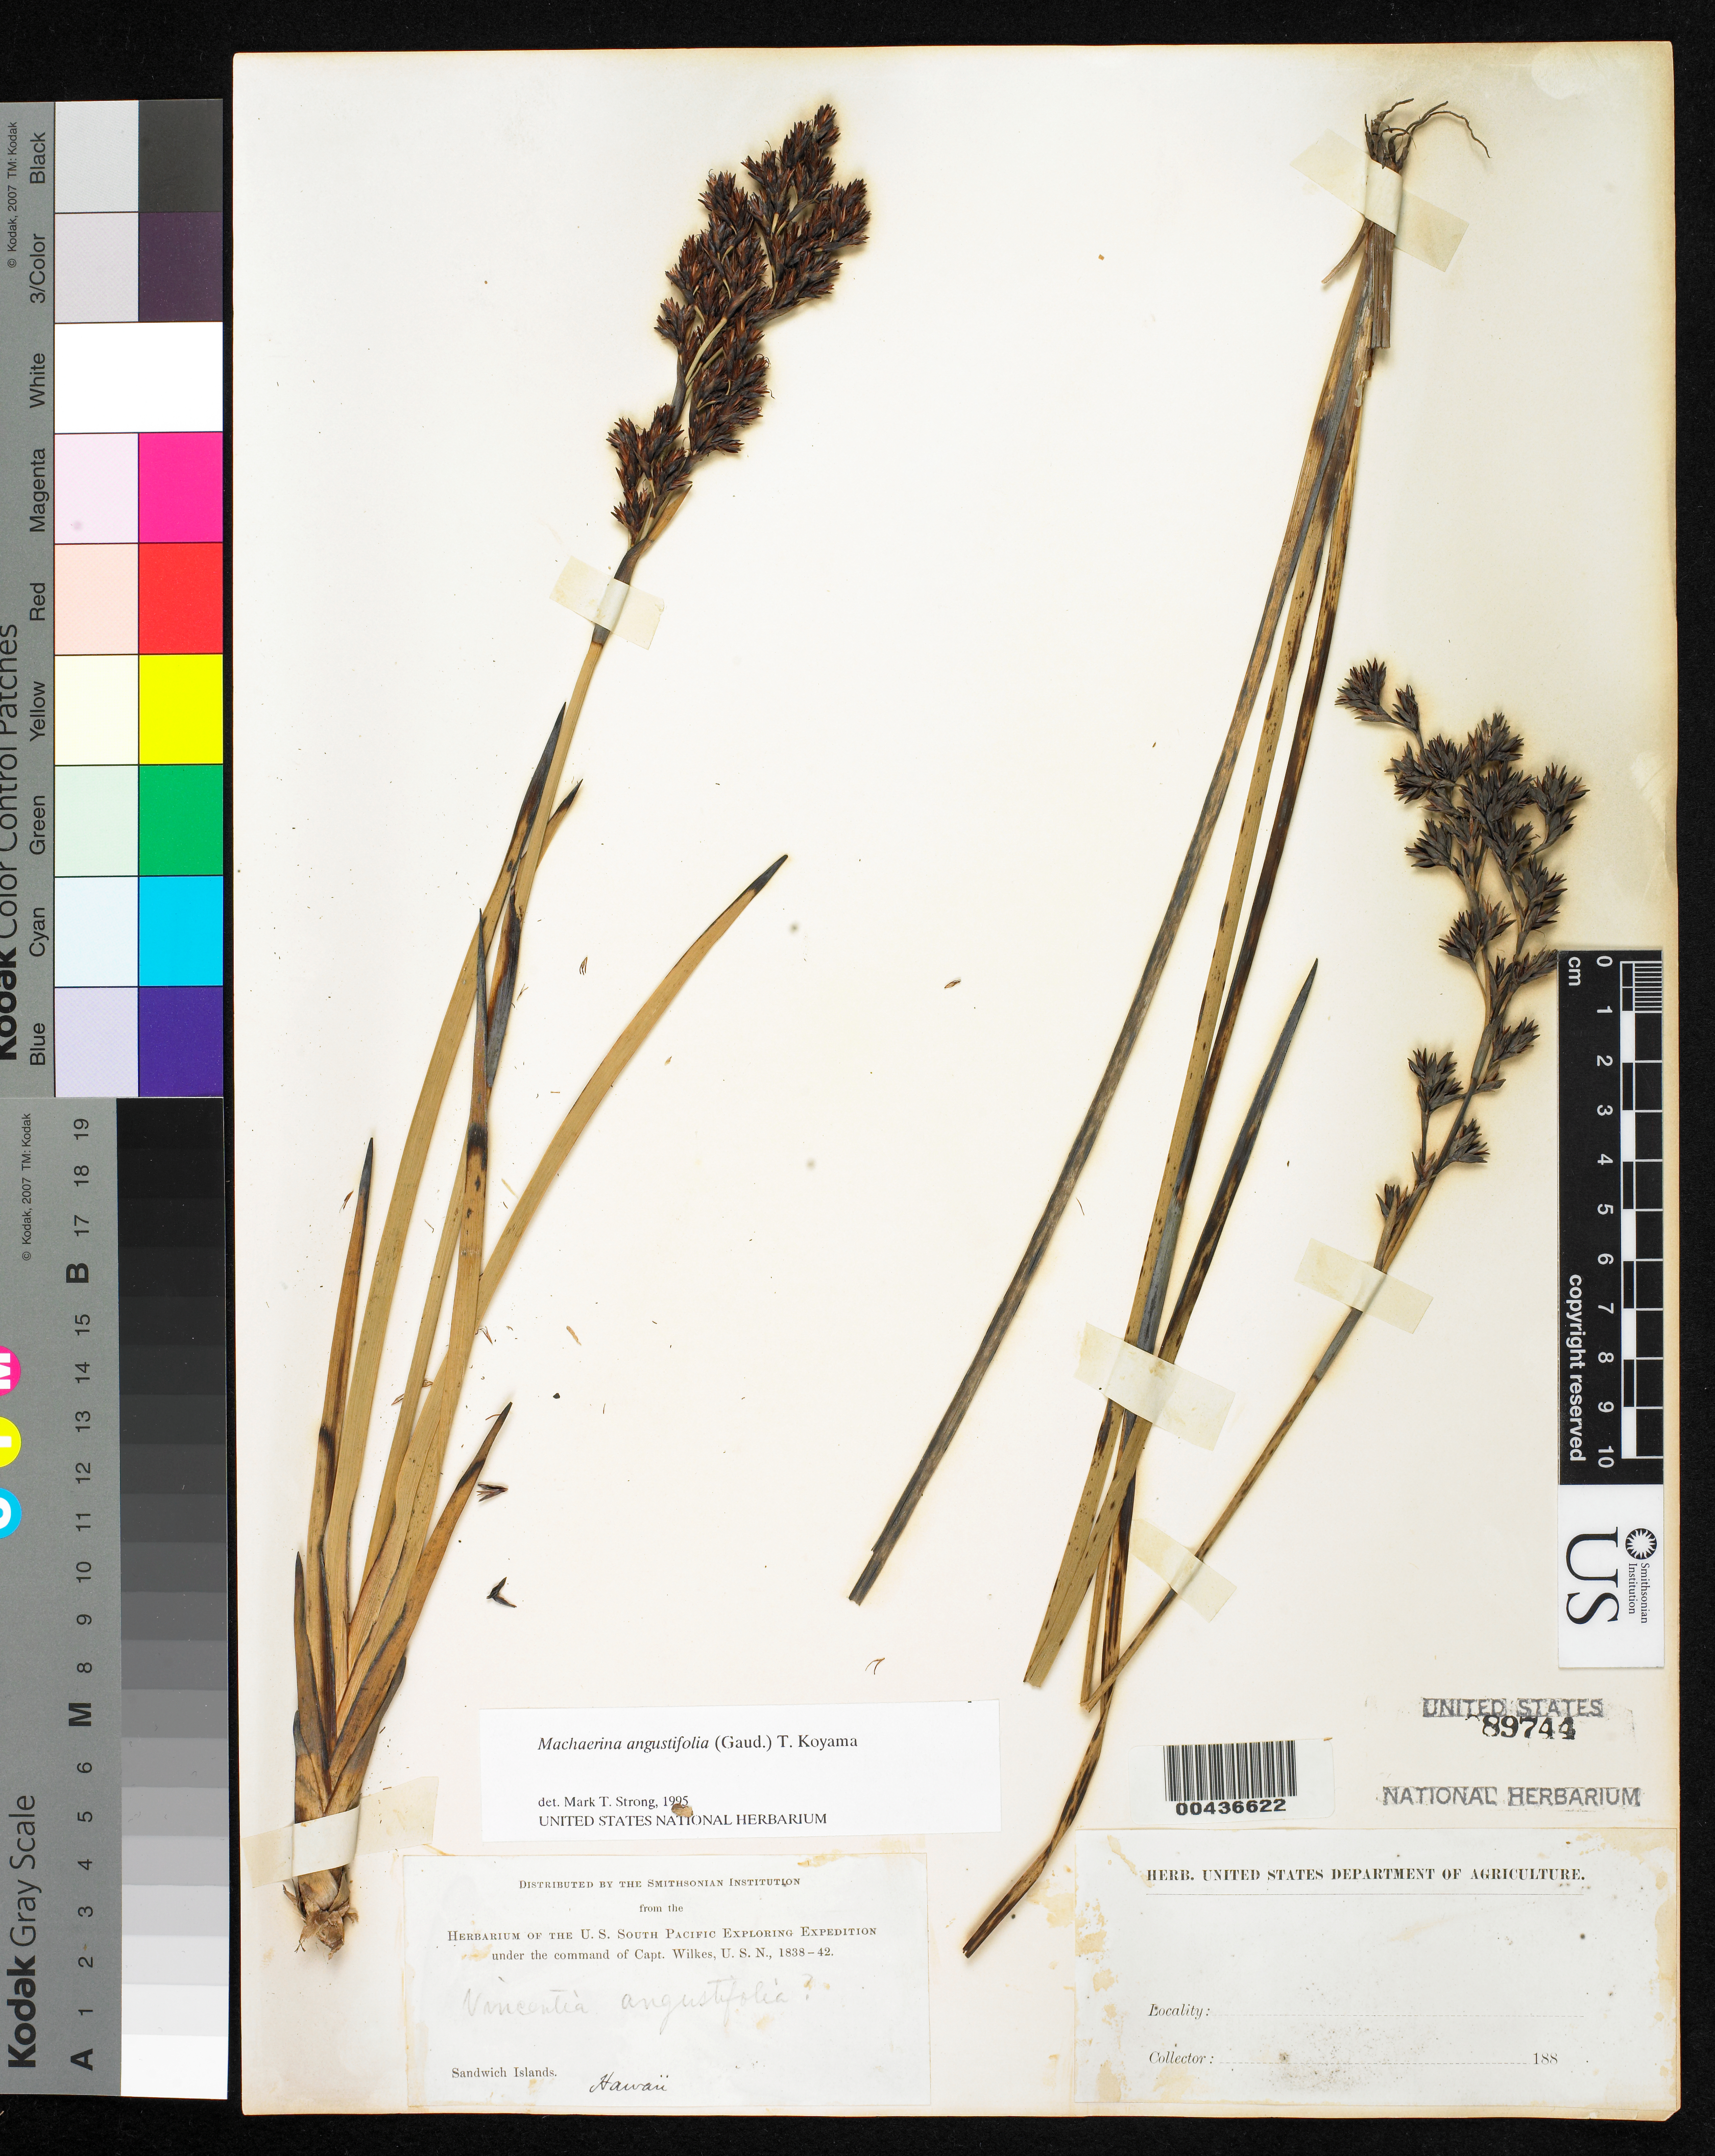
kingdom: Plantae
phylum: Tracheophyta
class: Liliopsida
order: Poales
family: Cyperaceae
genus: Machaerina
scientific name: Machaerina angustifolia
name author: (Gaudich.) T. Koyama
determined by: Strong, M. T., (US), Smithsonian Institution - National Museum of Natural History (UNITED STATES)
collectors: Wilkes Explor. Exped.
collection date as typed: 1838 to -- --- 1842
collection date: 1838/1842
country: United States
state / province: Hawaii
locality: Sandwich Islands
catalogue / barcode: US 89744